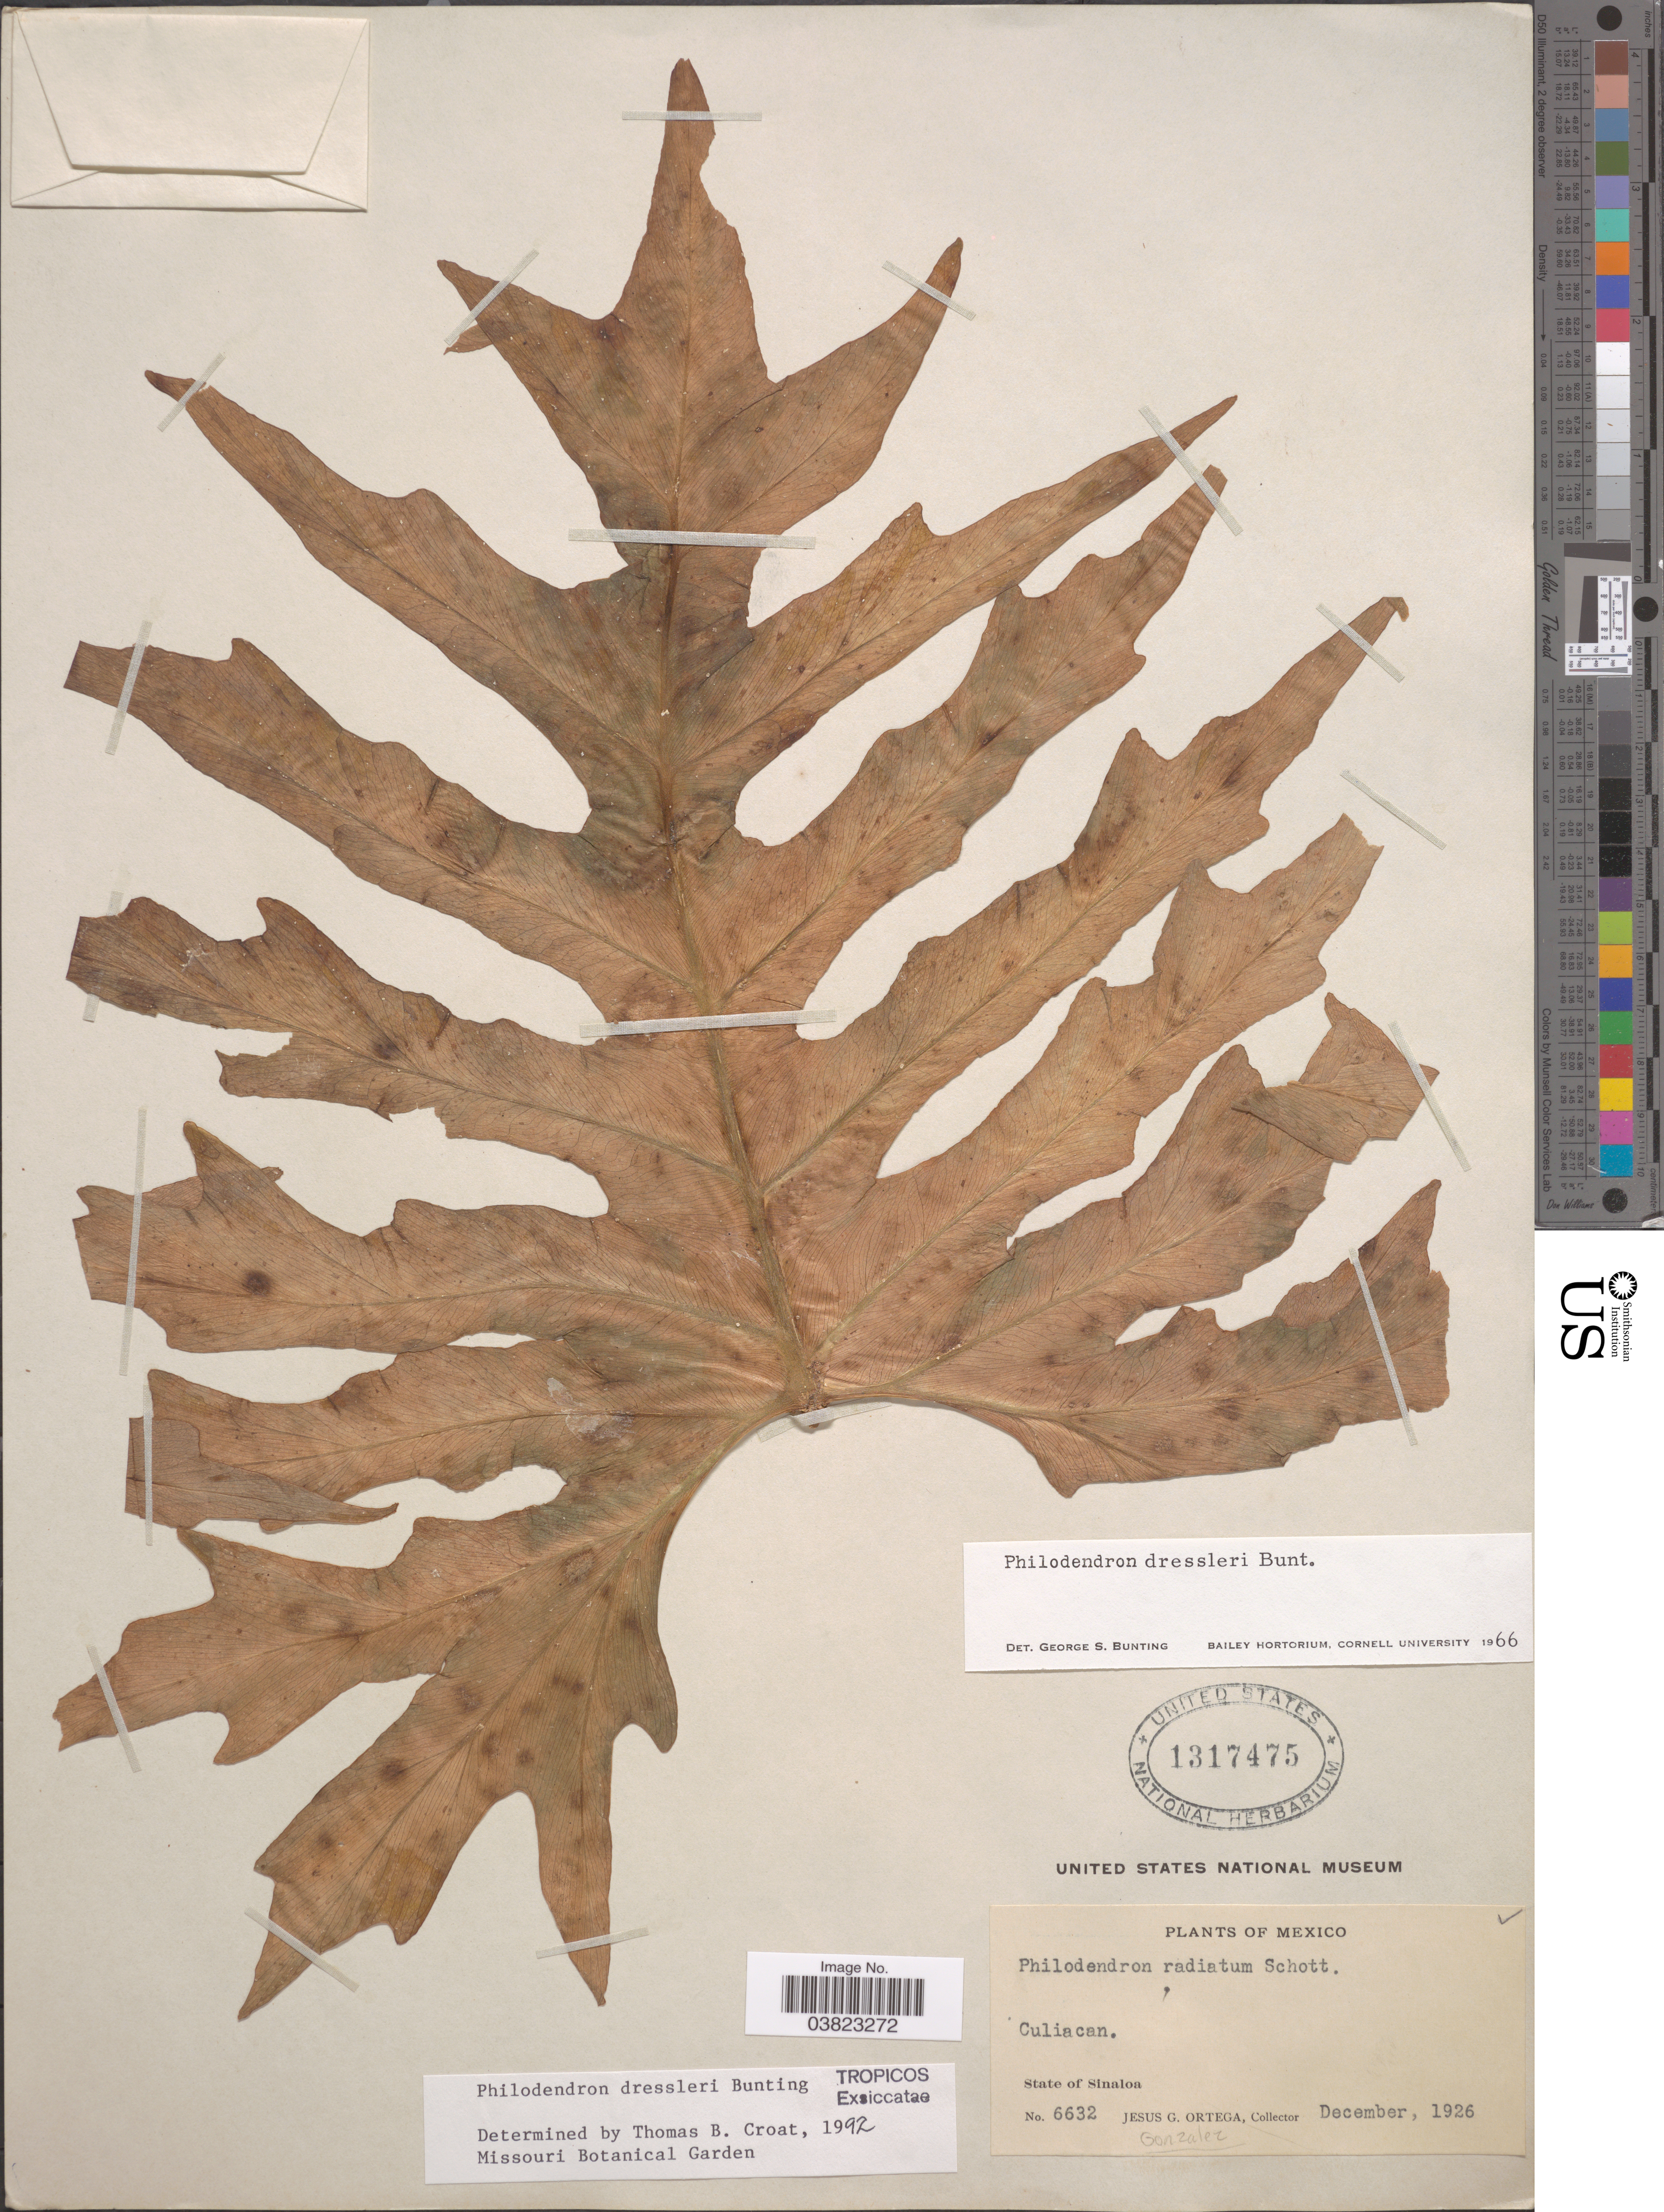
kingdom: Plantae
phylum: Tracheophyta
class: Liliopsida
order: Alismatales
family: Araceae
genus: Philodendron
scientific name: Philodendron dressleri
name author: G.S. Bunting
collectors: J. Ortega & Gonzalez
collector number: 6632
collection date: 1926-12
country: Mexico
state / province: Sinaloa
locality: Culiacan.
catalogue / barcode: US 1317475